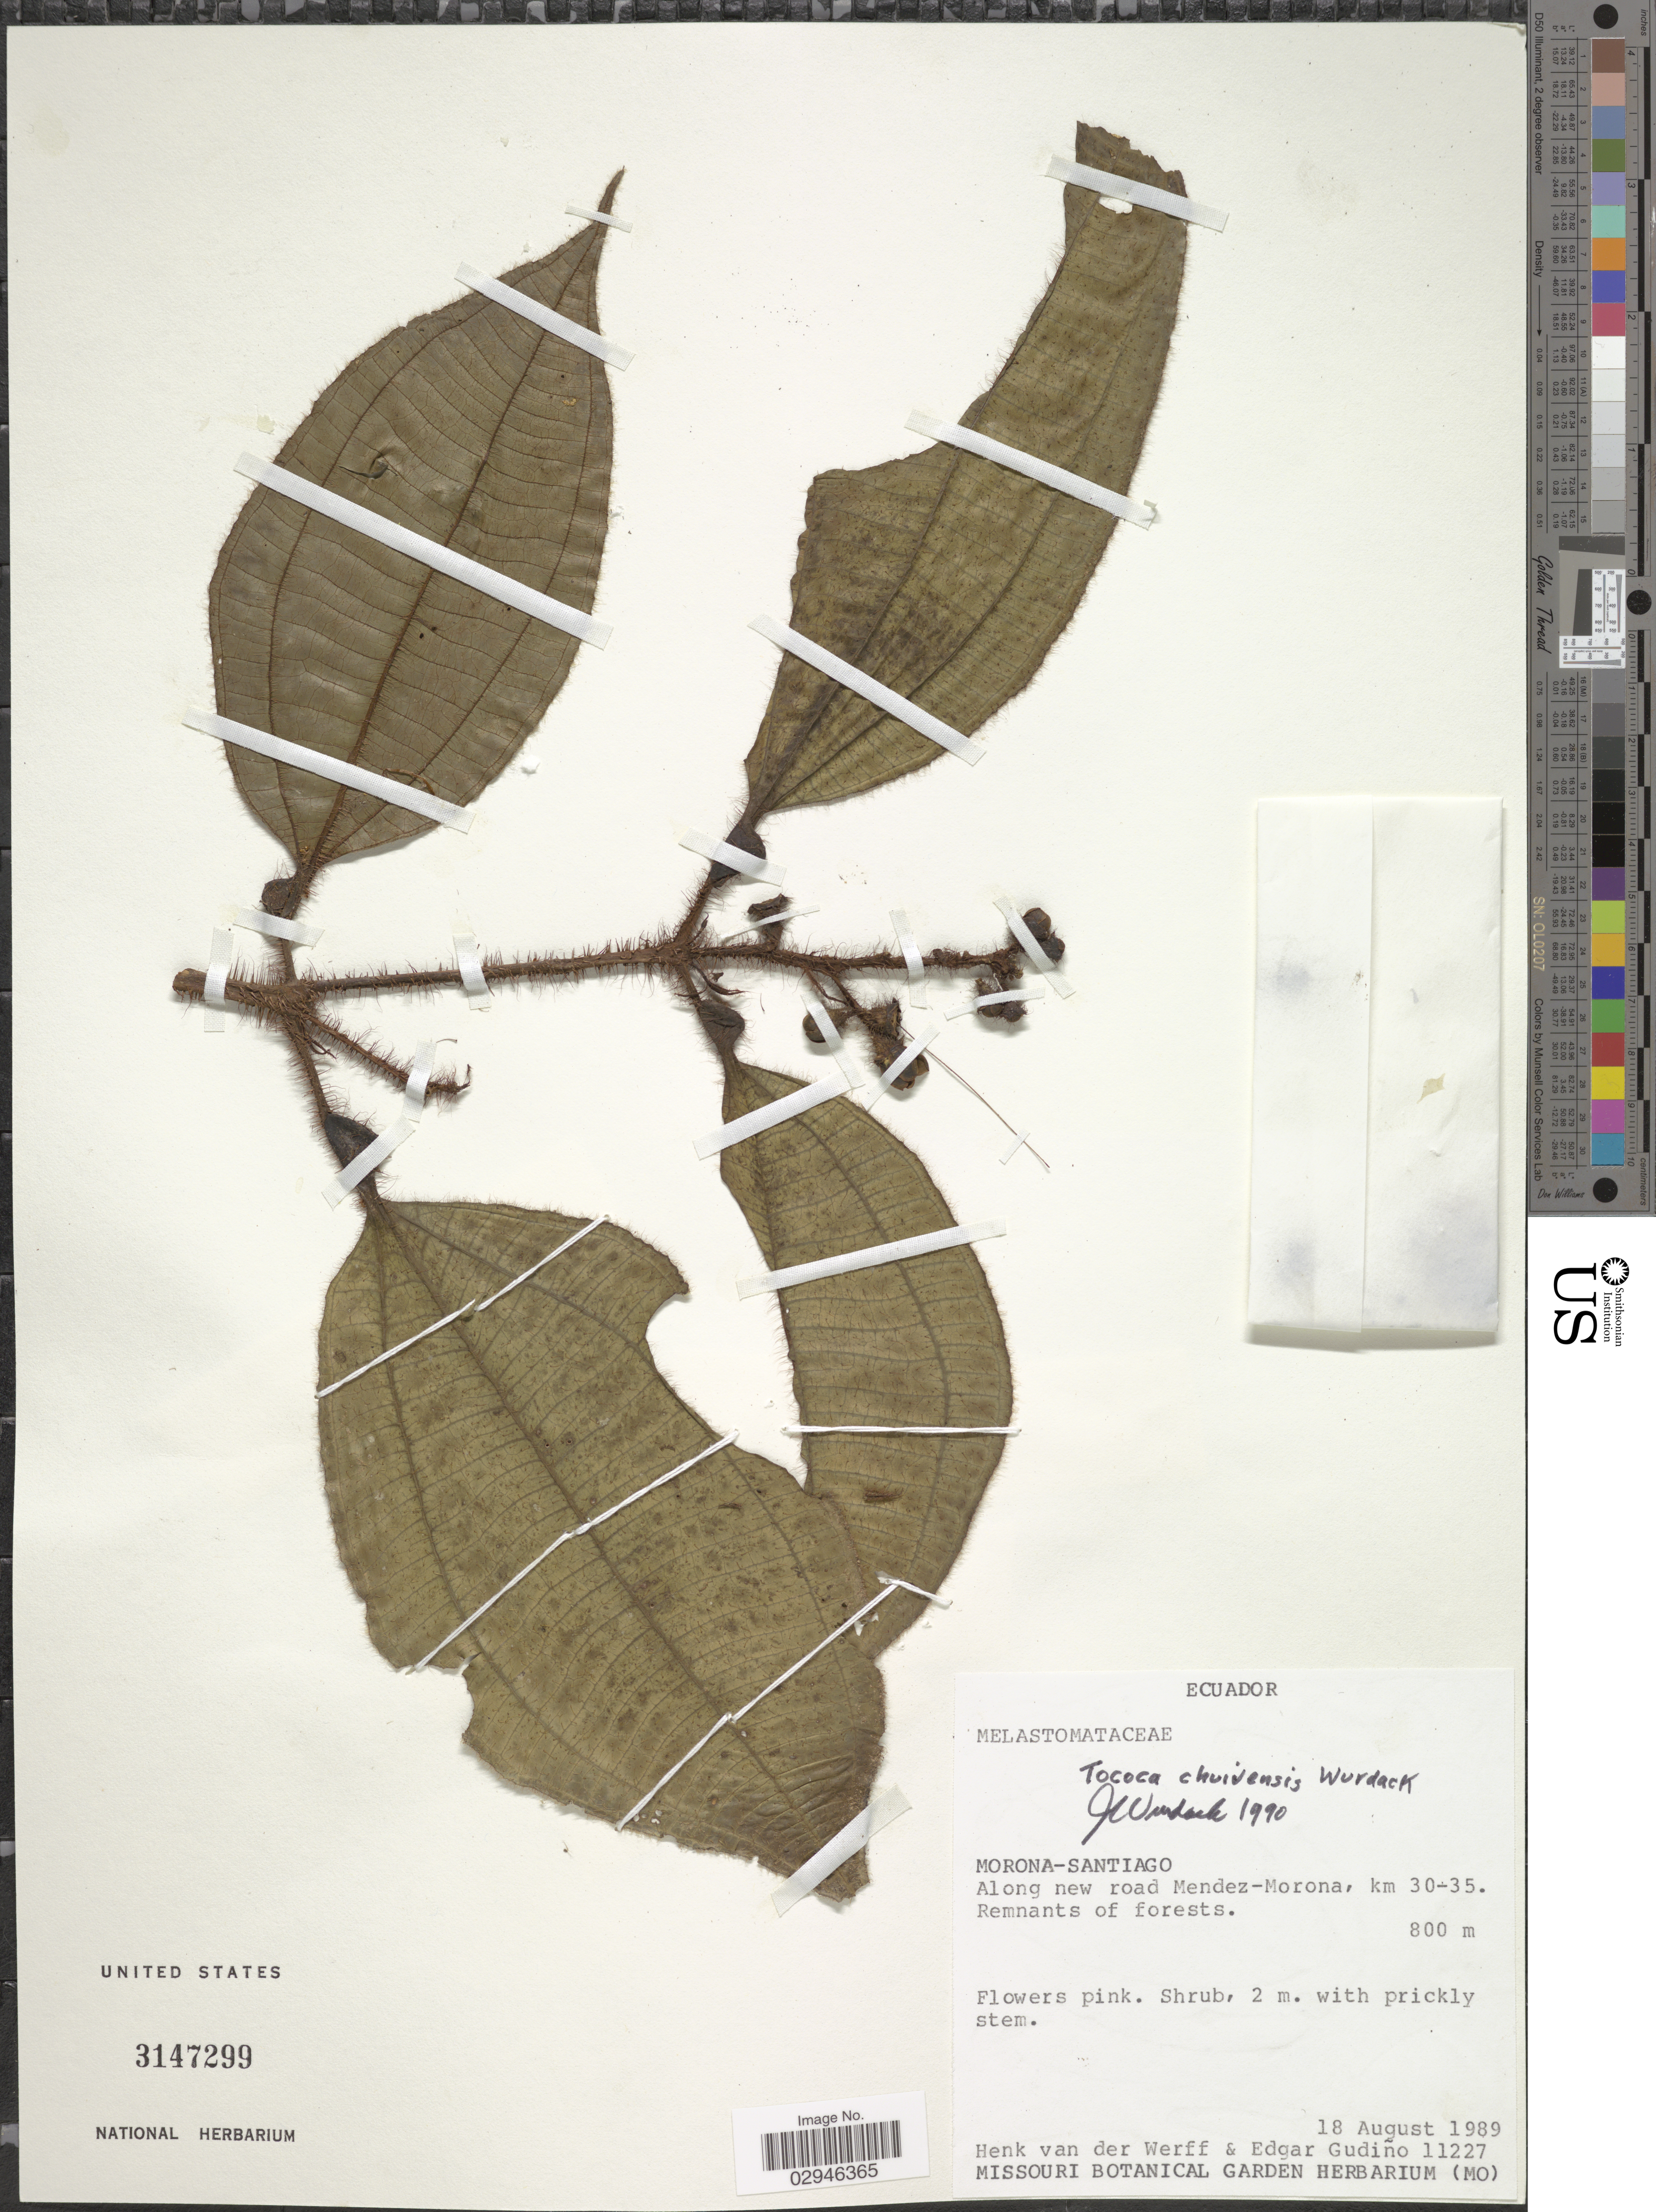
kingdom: Plantae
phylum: Tracheophyta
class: Magnoliopsida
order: Myrtales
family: Melastomataceae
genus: Tococa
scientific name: Tococa chuivensis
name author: Wurdack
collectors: H. van der Werff & E. Gudiño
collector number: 11227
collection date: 1989-08-18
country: Ecuador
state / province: Morona-Santiago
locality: Along new road Mendez-Morona, km 30-35.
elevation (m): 800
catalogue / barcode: US 3147299